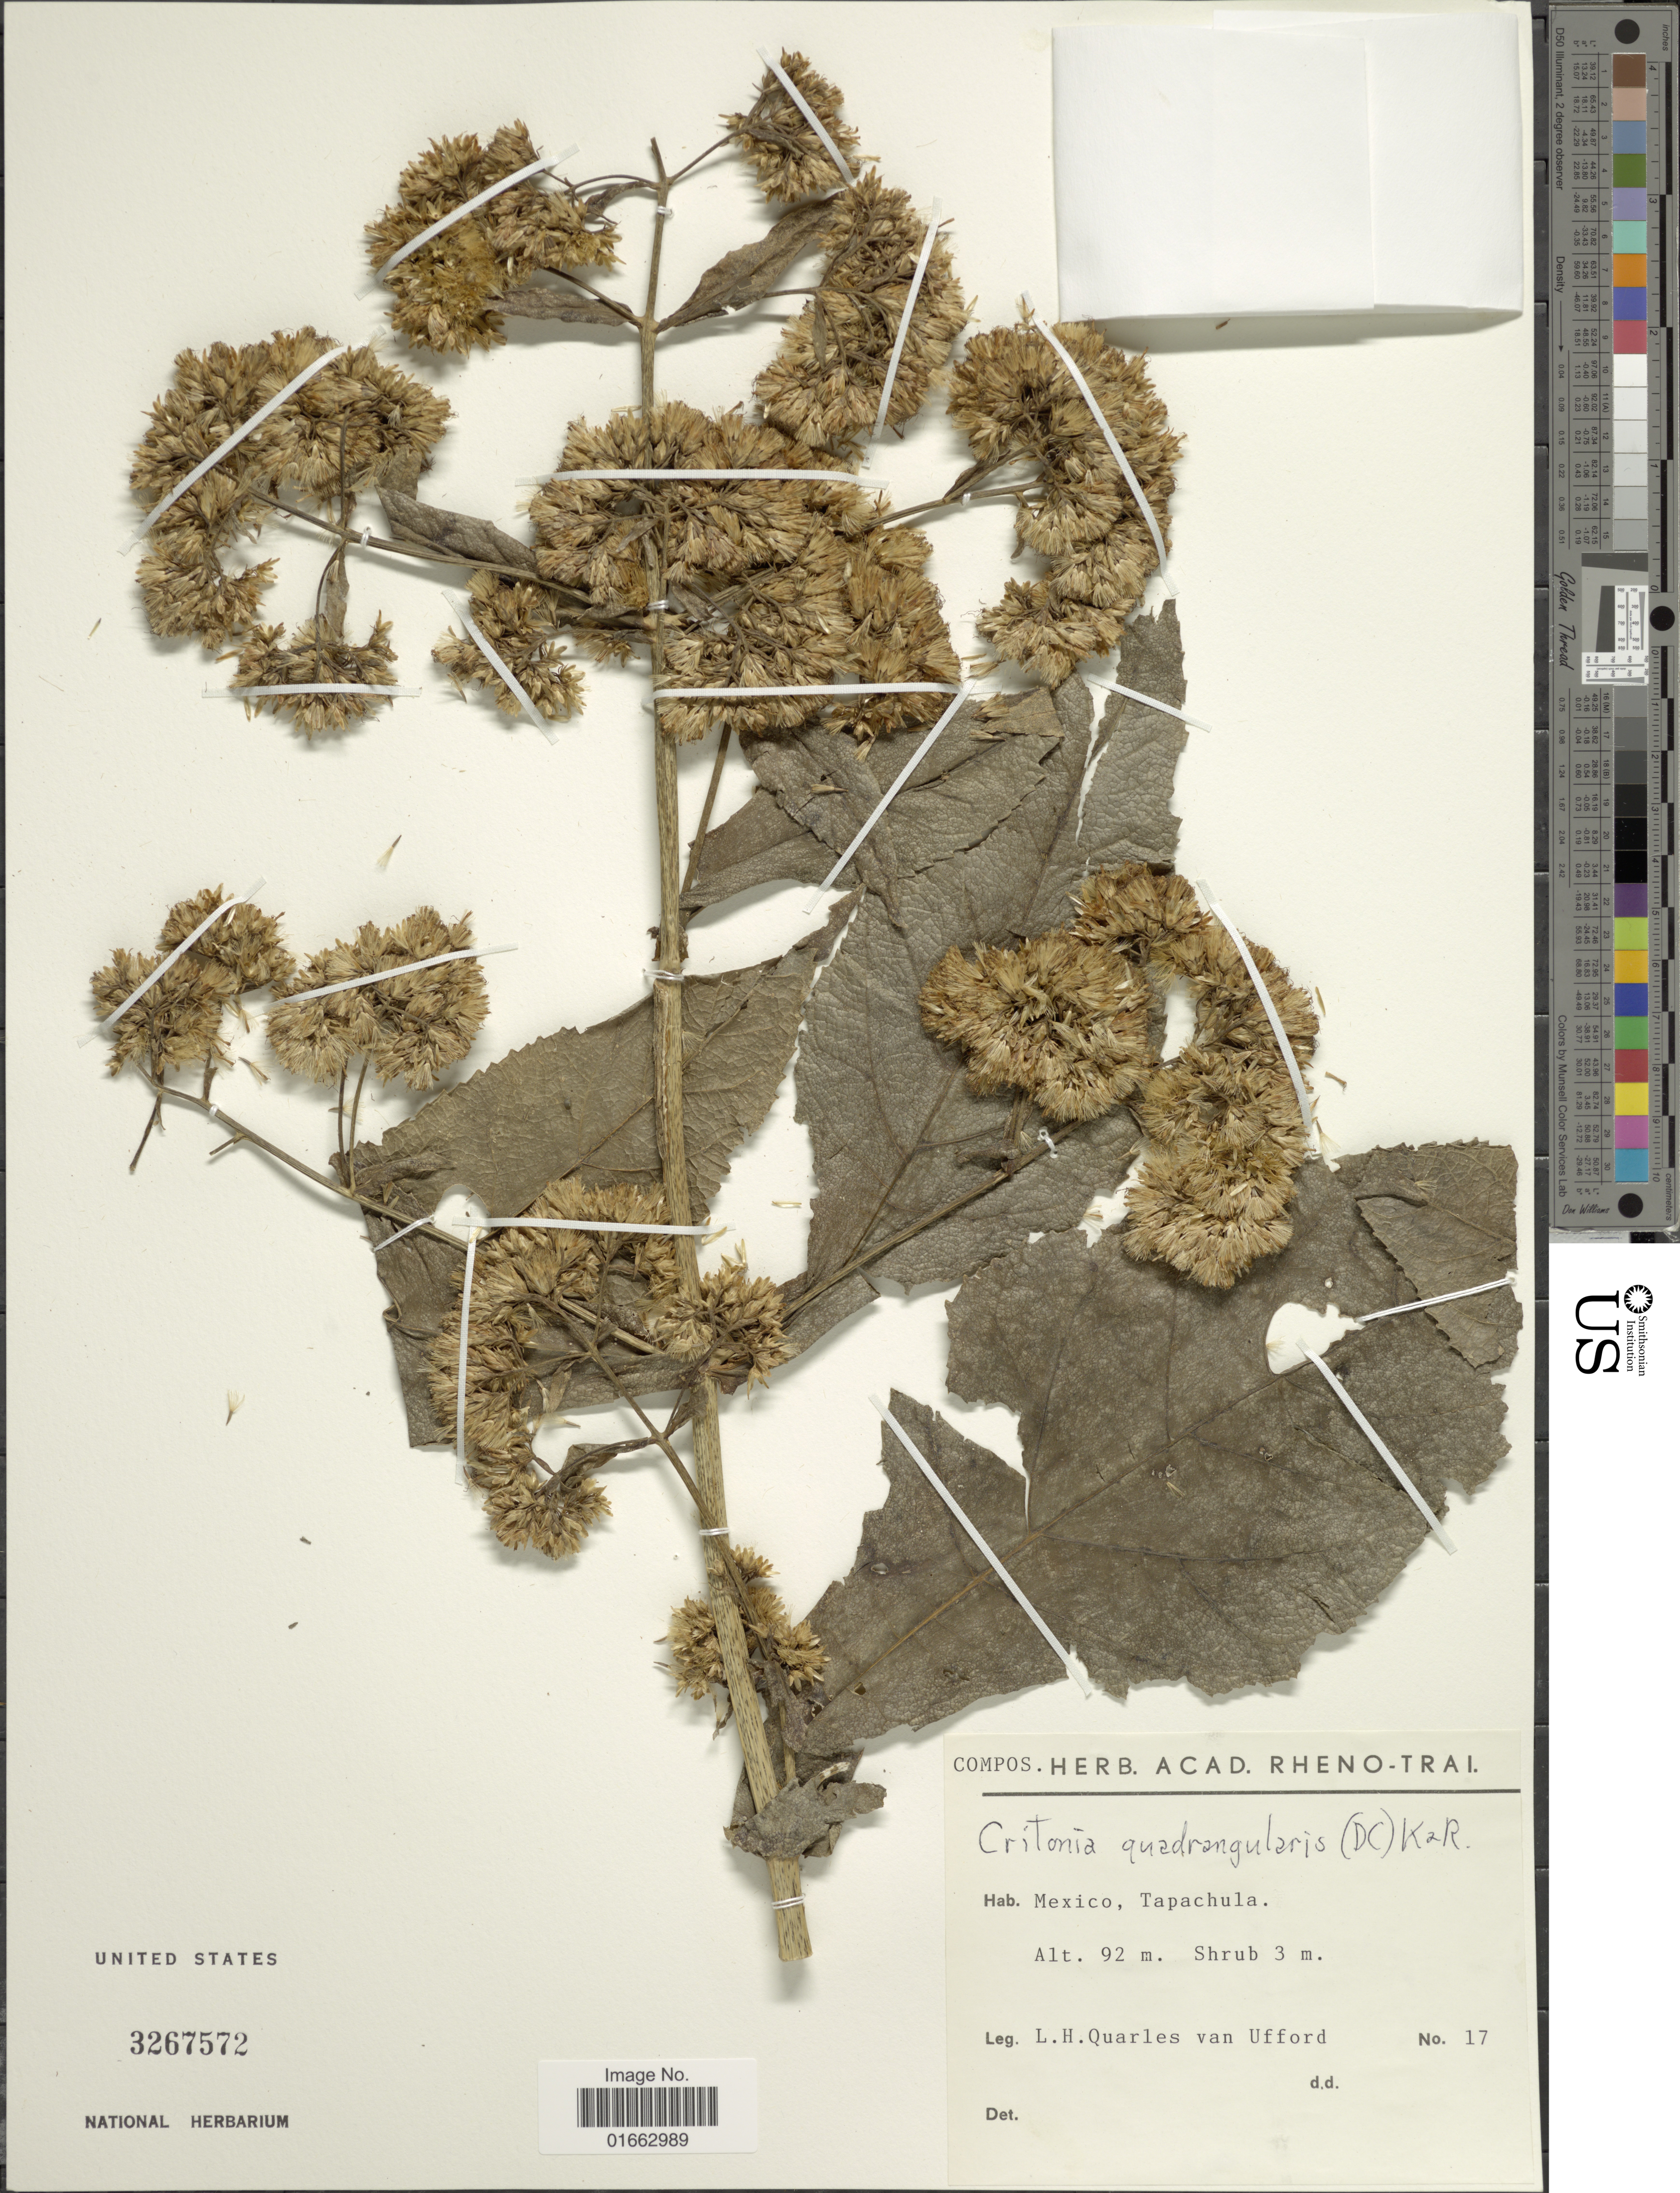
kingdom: Plantae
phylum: Tracheophyta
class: Magnoliopsida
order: Asterales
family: Asteraceae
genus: Critonia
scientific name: Critonia quadrangularis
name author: (DC.) R.M. King & H. Rob.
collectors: Quarles van Ufford, L. H.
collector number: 17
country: Mexico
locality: Tapachula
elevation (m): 92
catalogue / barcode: US 3267572